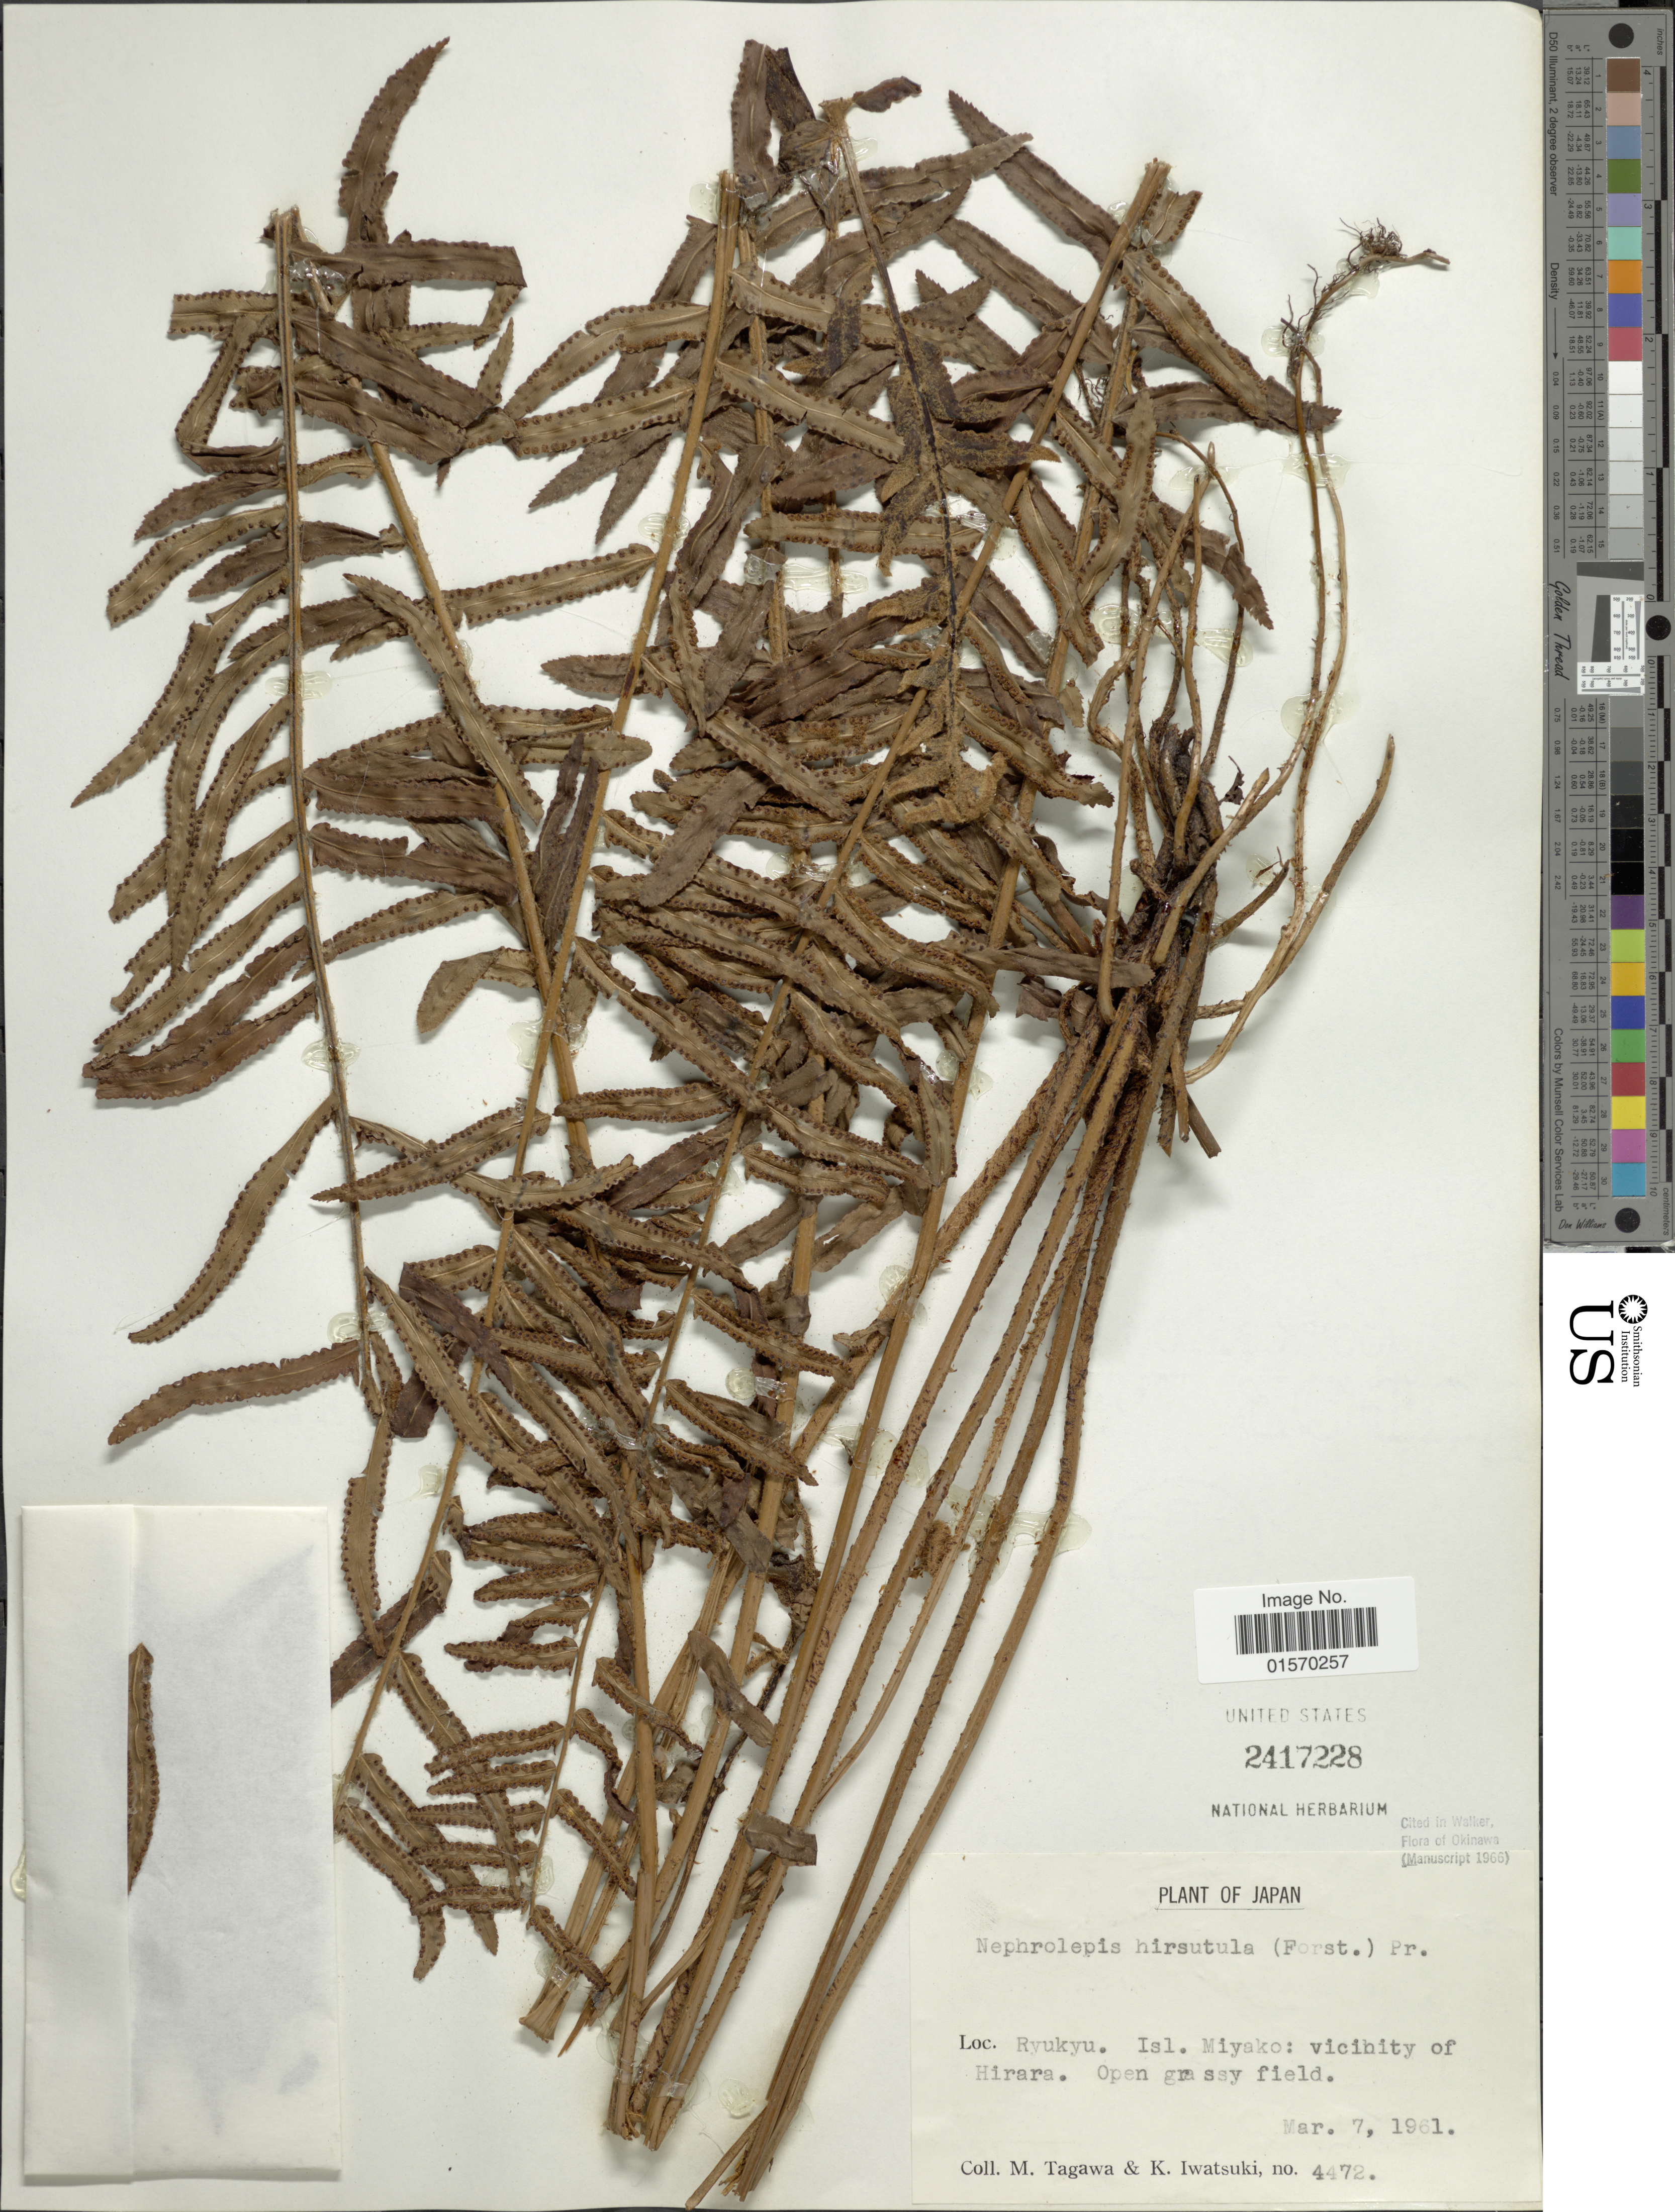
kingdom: Plantae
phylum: Tracheophyta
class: Polypodiopsida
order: Polypodiales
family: Nephrolepidaceae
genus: Nephrolepis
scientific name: Nephrolepis multiflora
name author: (Roxb.) F.M. Jarrett ex C.V. Morton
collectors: M. Tagawa & K. Iwatsuki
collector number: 4472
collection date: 1961-03-07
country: Japan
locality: Ryukyu. Isl. Miyako: vicinity of Hirara. Open grassy field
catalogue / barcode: US 2417228